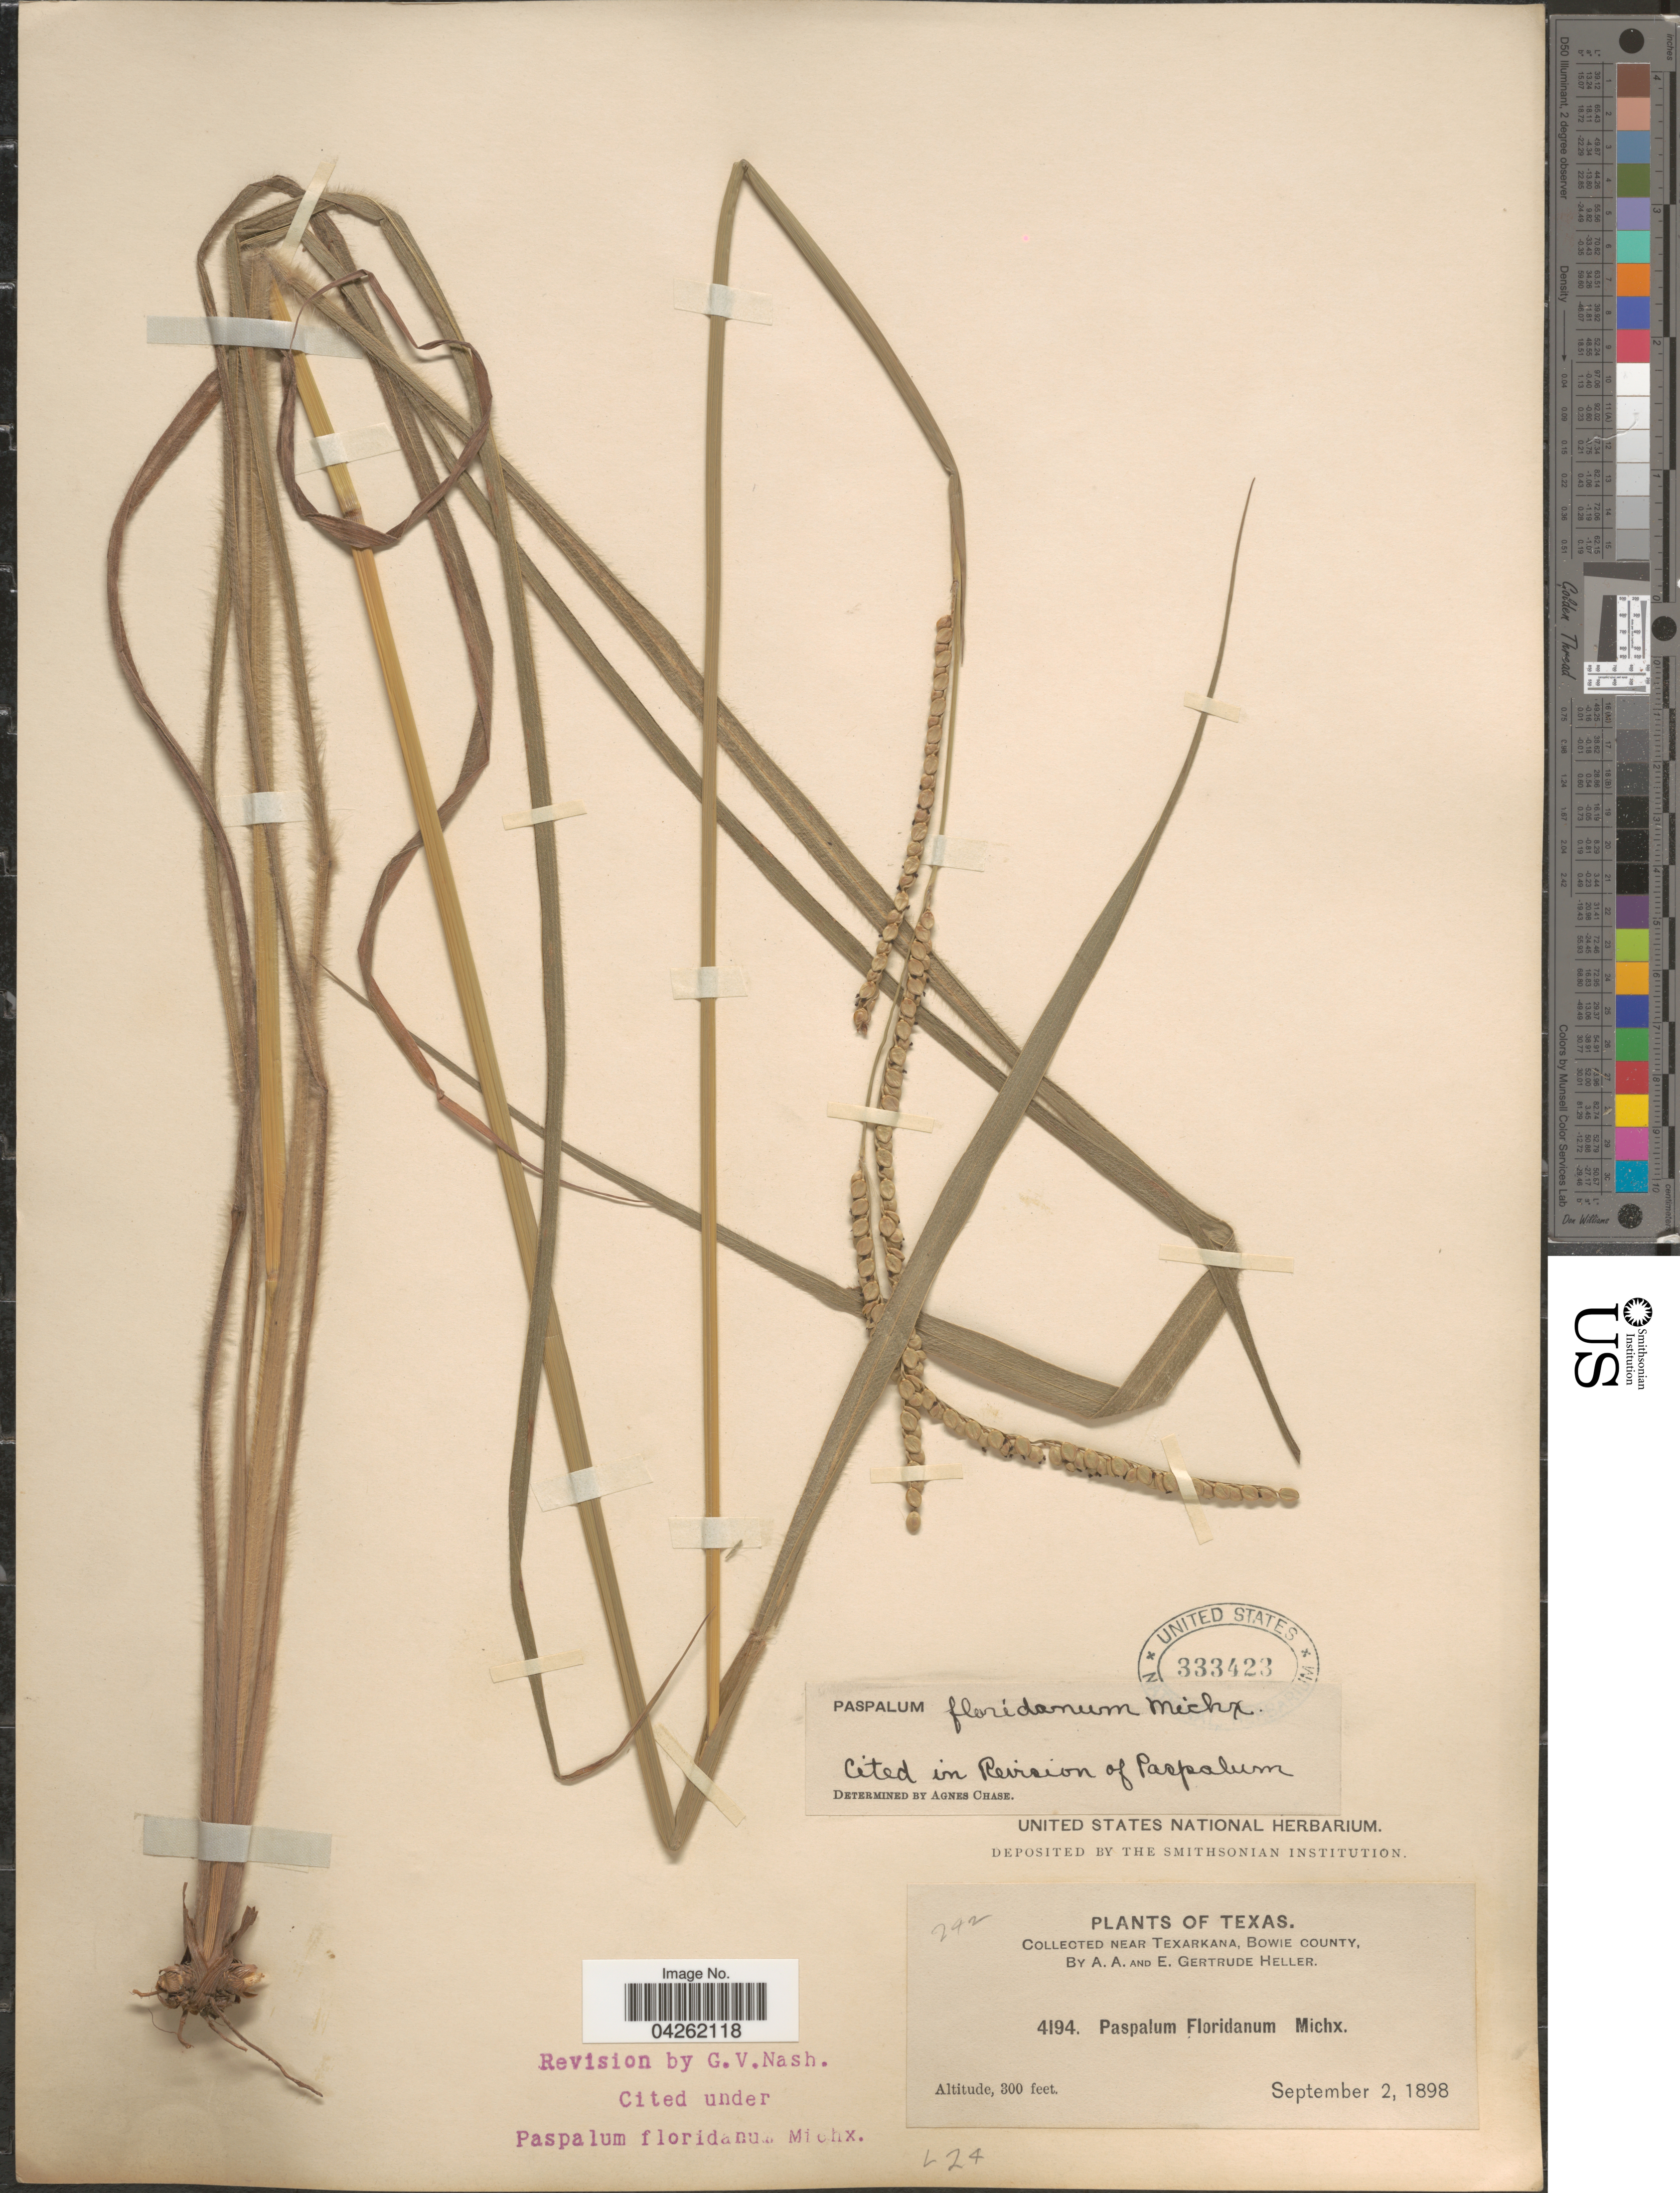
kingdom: Plantae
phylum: Tracheophyta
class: Liliopsida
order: Poales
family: Poaceae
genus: Paspalum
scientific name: Paspalum floridanum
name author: Michx.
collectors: A. A. Heller & E. G. Heller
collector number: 292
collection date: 1898-09-02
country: United States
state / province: Texas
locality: Near Texarkana, Bowie county.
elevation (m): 91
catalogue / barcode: US 333423